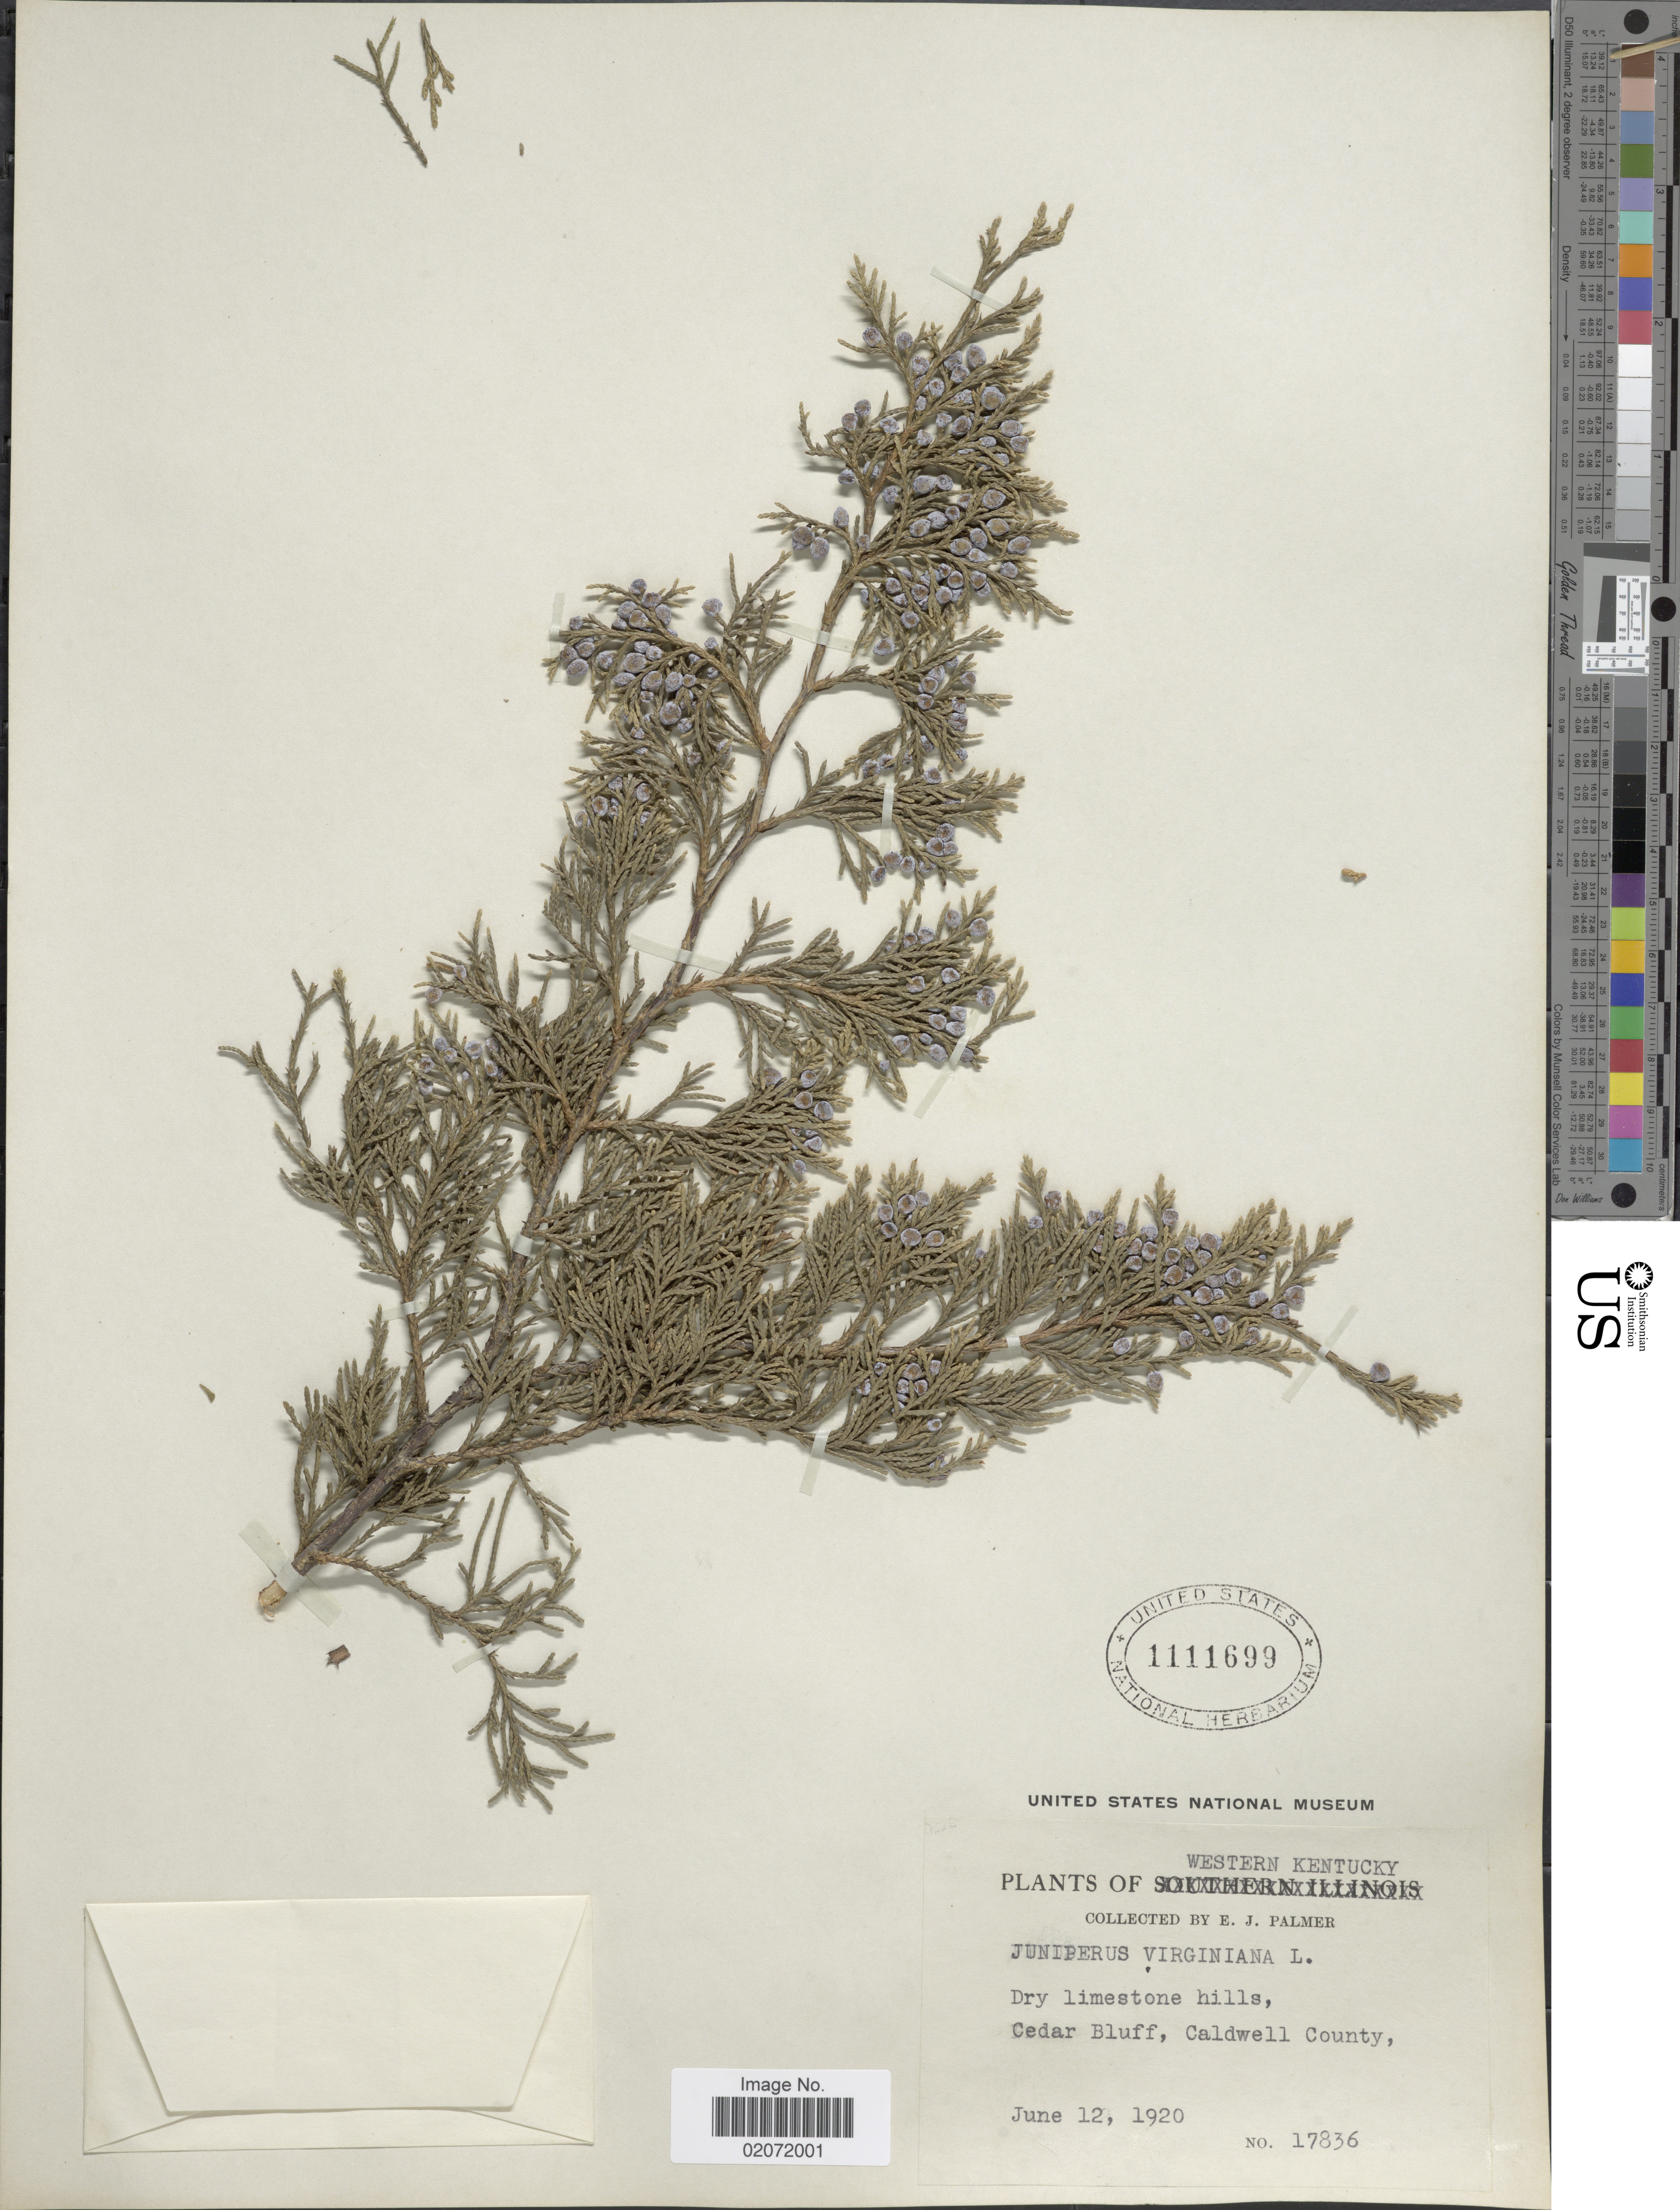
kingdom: Plantae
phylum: Tracheophyta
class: Pinopsida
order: Pinales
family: Cupressaceae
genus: Juniperus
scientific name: Juniperus virginiana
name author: L.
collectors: E. J. Palmer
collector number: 17836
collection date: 1920-06-12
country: United States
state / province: Kentucky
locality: Western Kentucky, Cedar Bluff, Caldwell County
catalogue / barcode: US 1111699